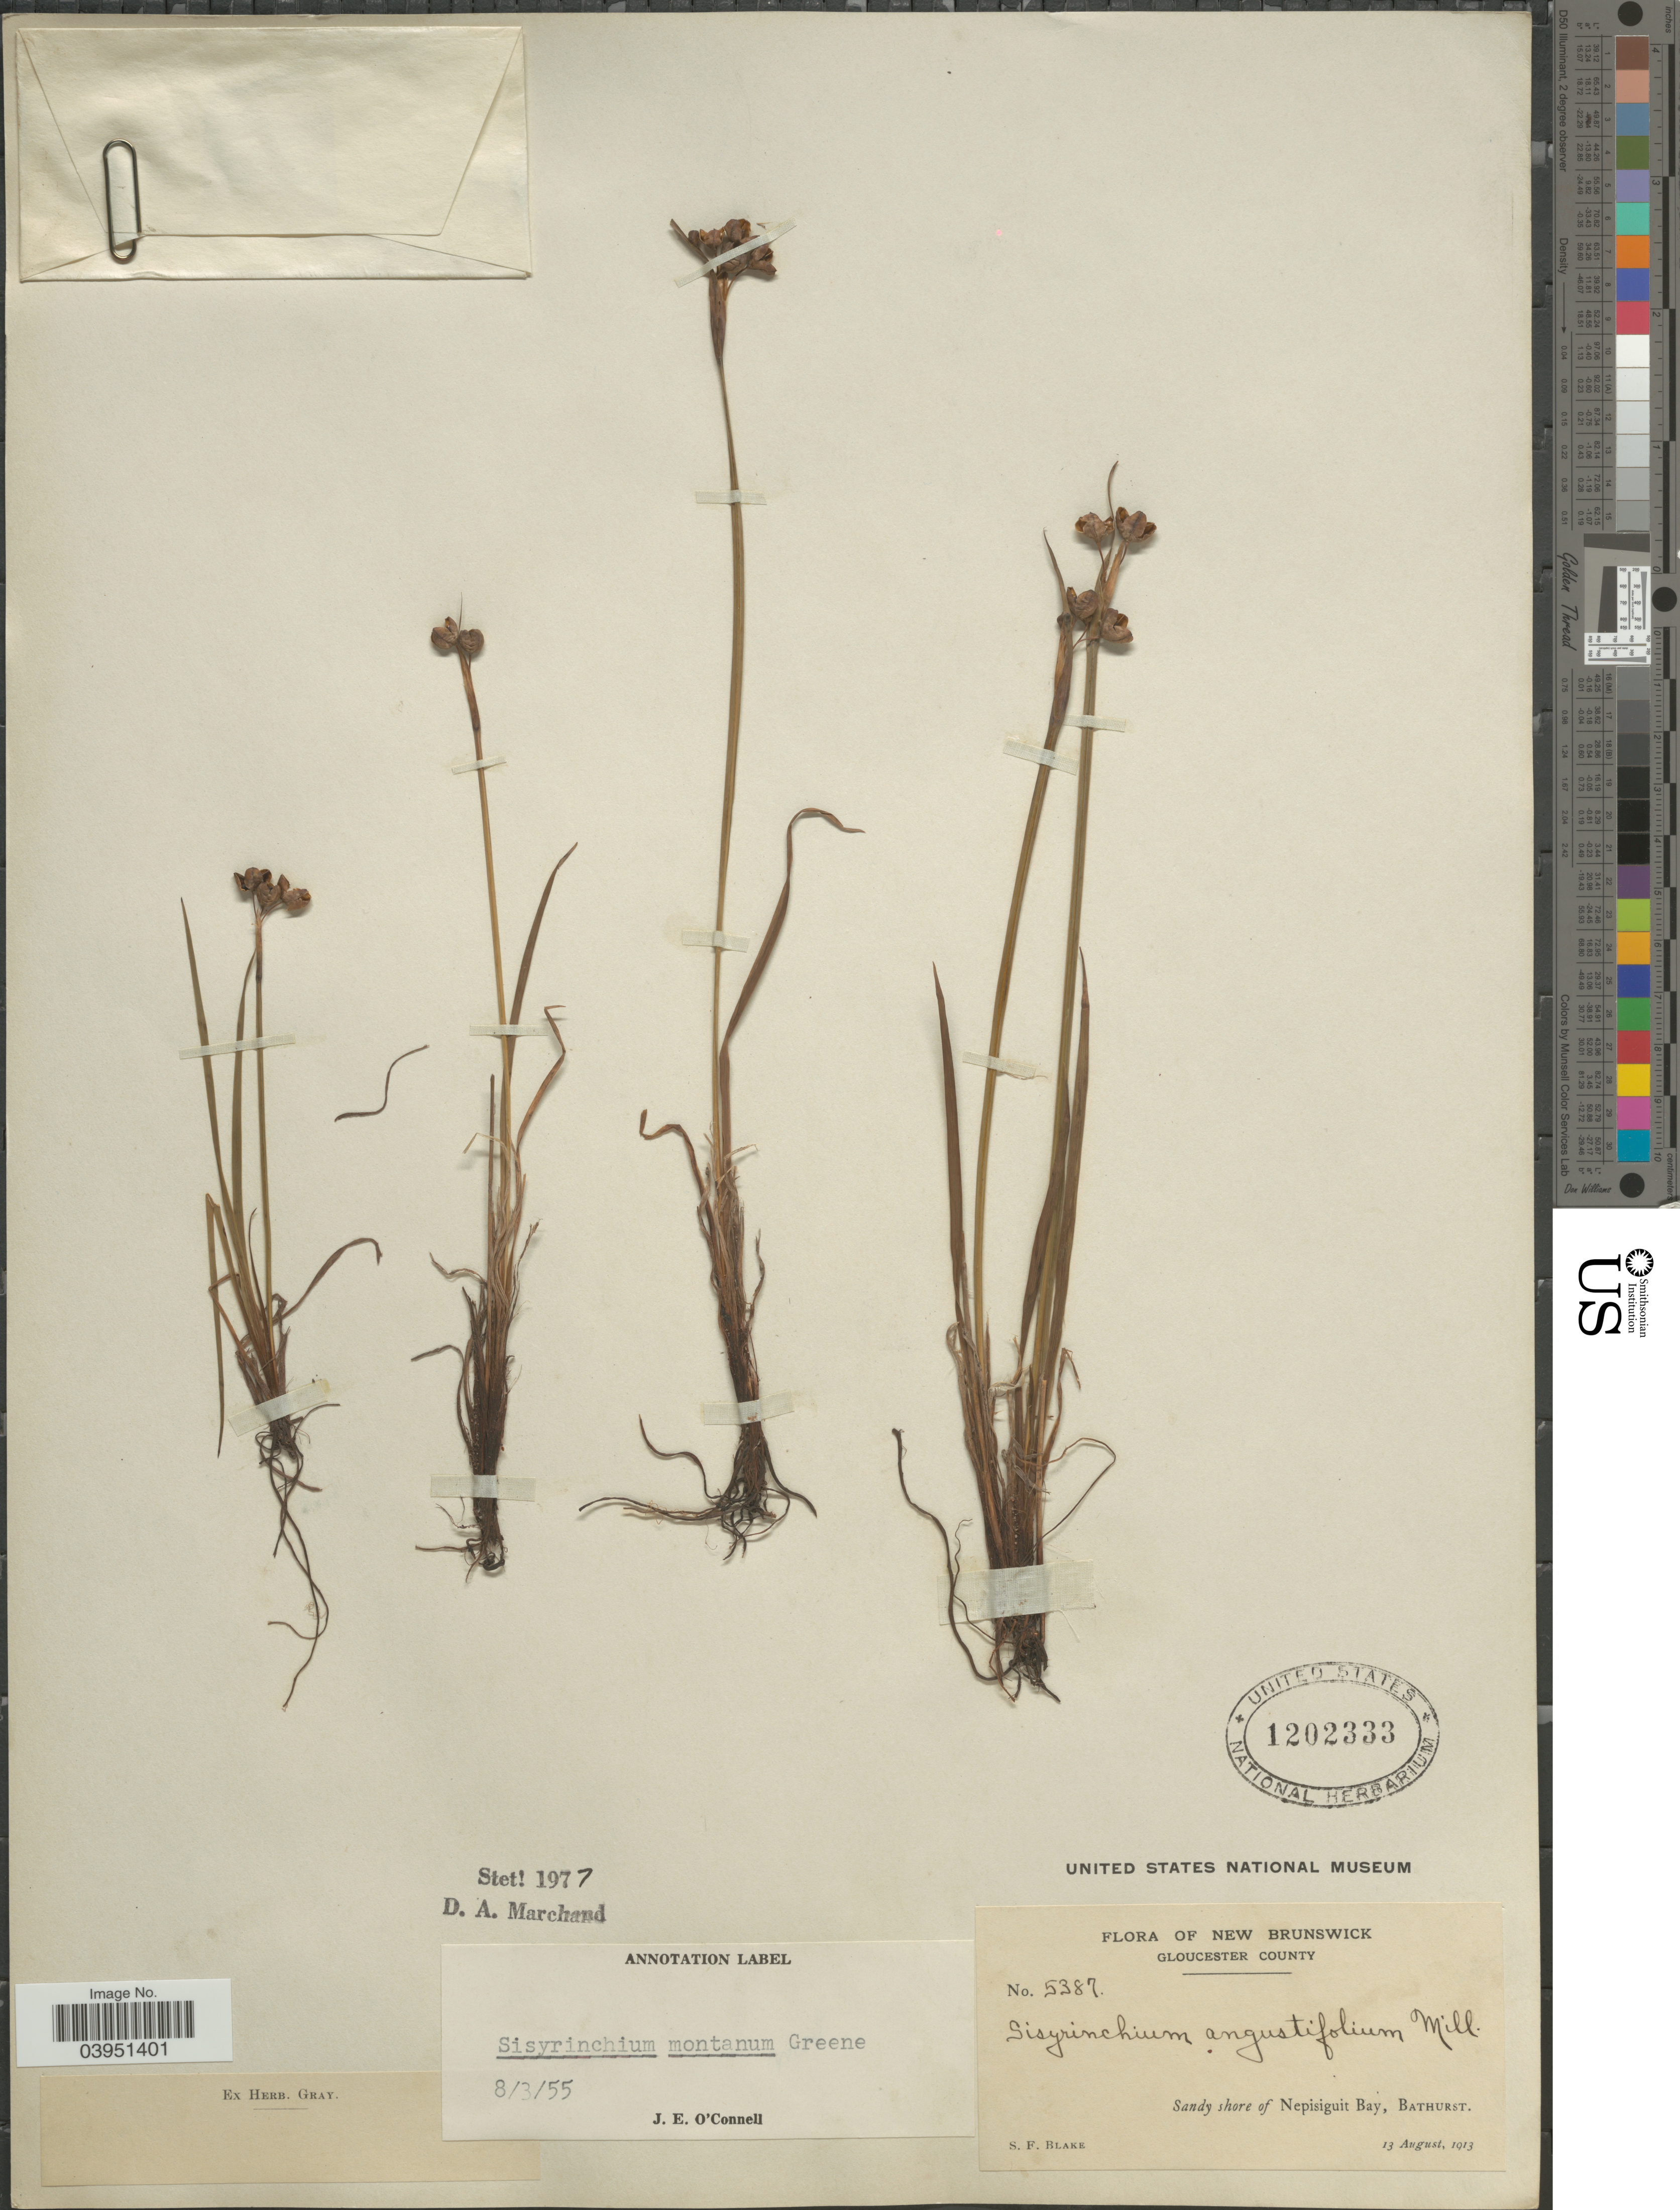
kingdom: Plantae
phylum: Tracheophyta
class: Liliopsida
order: Asparagales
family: Iridaceae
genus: Sisyrinchium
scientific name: Sisyrinchium montanum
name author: Greene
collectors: S. Blake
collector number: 5387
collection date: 1913-08-13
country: Canada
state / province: New Brunswick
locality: Gloucester County. Sandy shore of Nepisiguit Bay, Bathurst.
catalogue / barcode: US 1202333